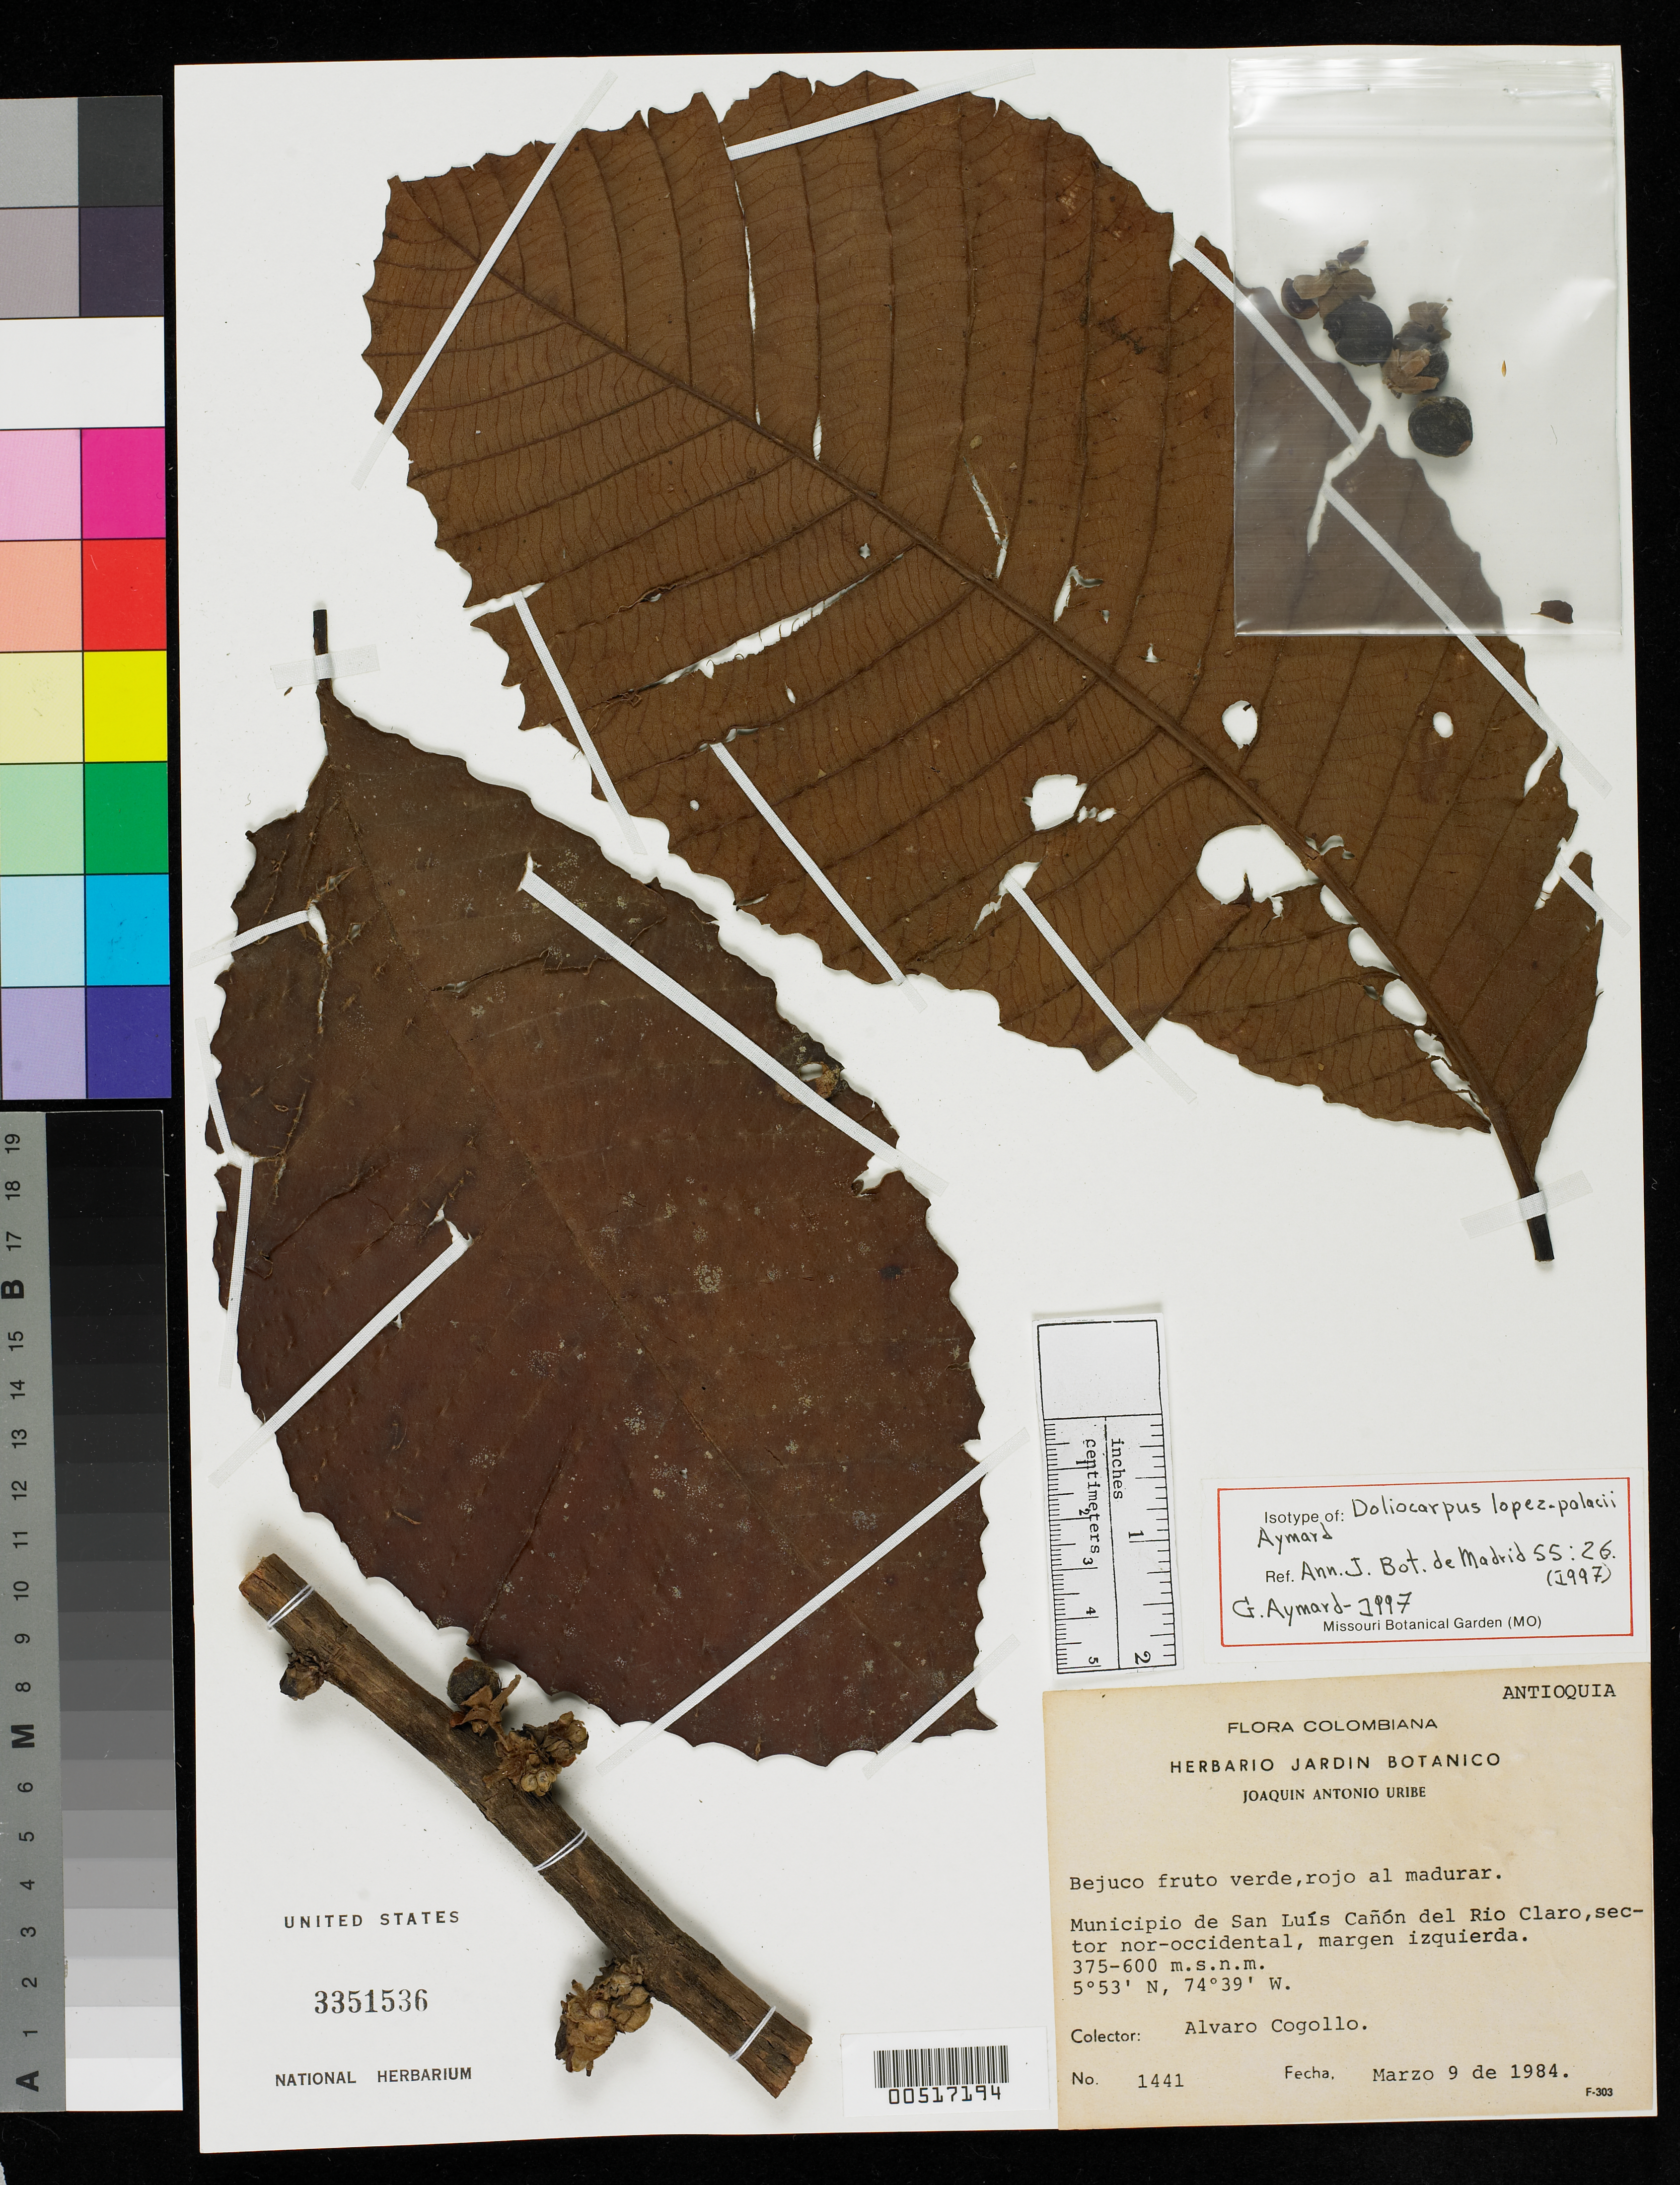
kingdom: Plantae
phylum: Tracheophyta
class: Magnoliopsida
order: Dilleniales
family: Dilleniaceae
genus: Doliocarpus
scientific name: Doliocarpus lopez-palacii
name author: Aymard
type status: Isotype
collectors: A. Cogollo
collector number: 1441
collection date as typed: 09 Mar 1984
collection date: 1984-03-09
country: Colombia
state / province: Antioquia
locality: San Luis Cañon del Rio Claro Mun., sector Nor-occidental, Margen Izquierda.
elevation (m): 375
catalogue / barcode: US 3351536